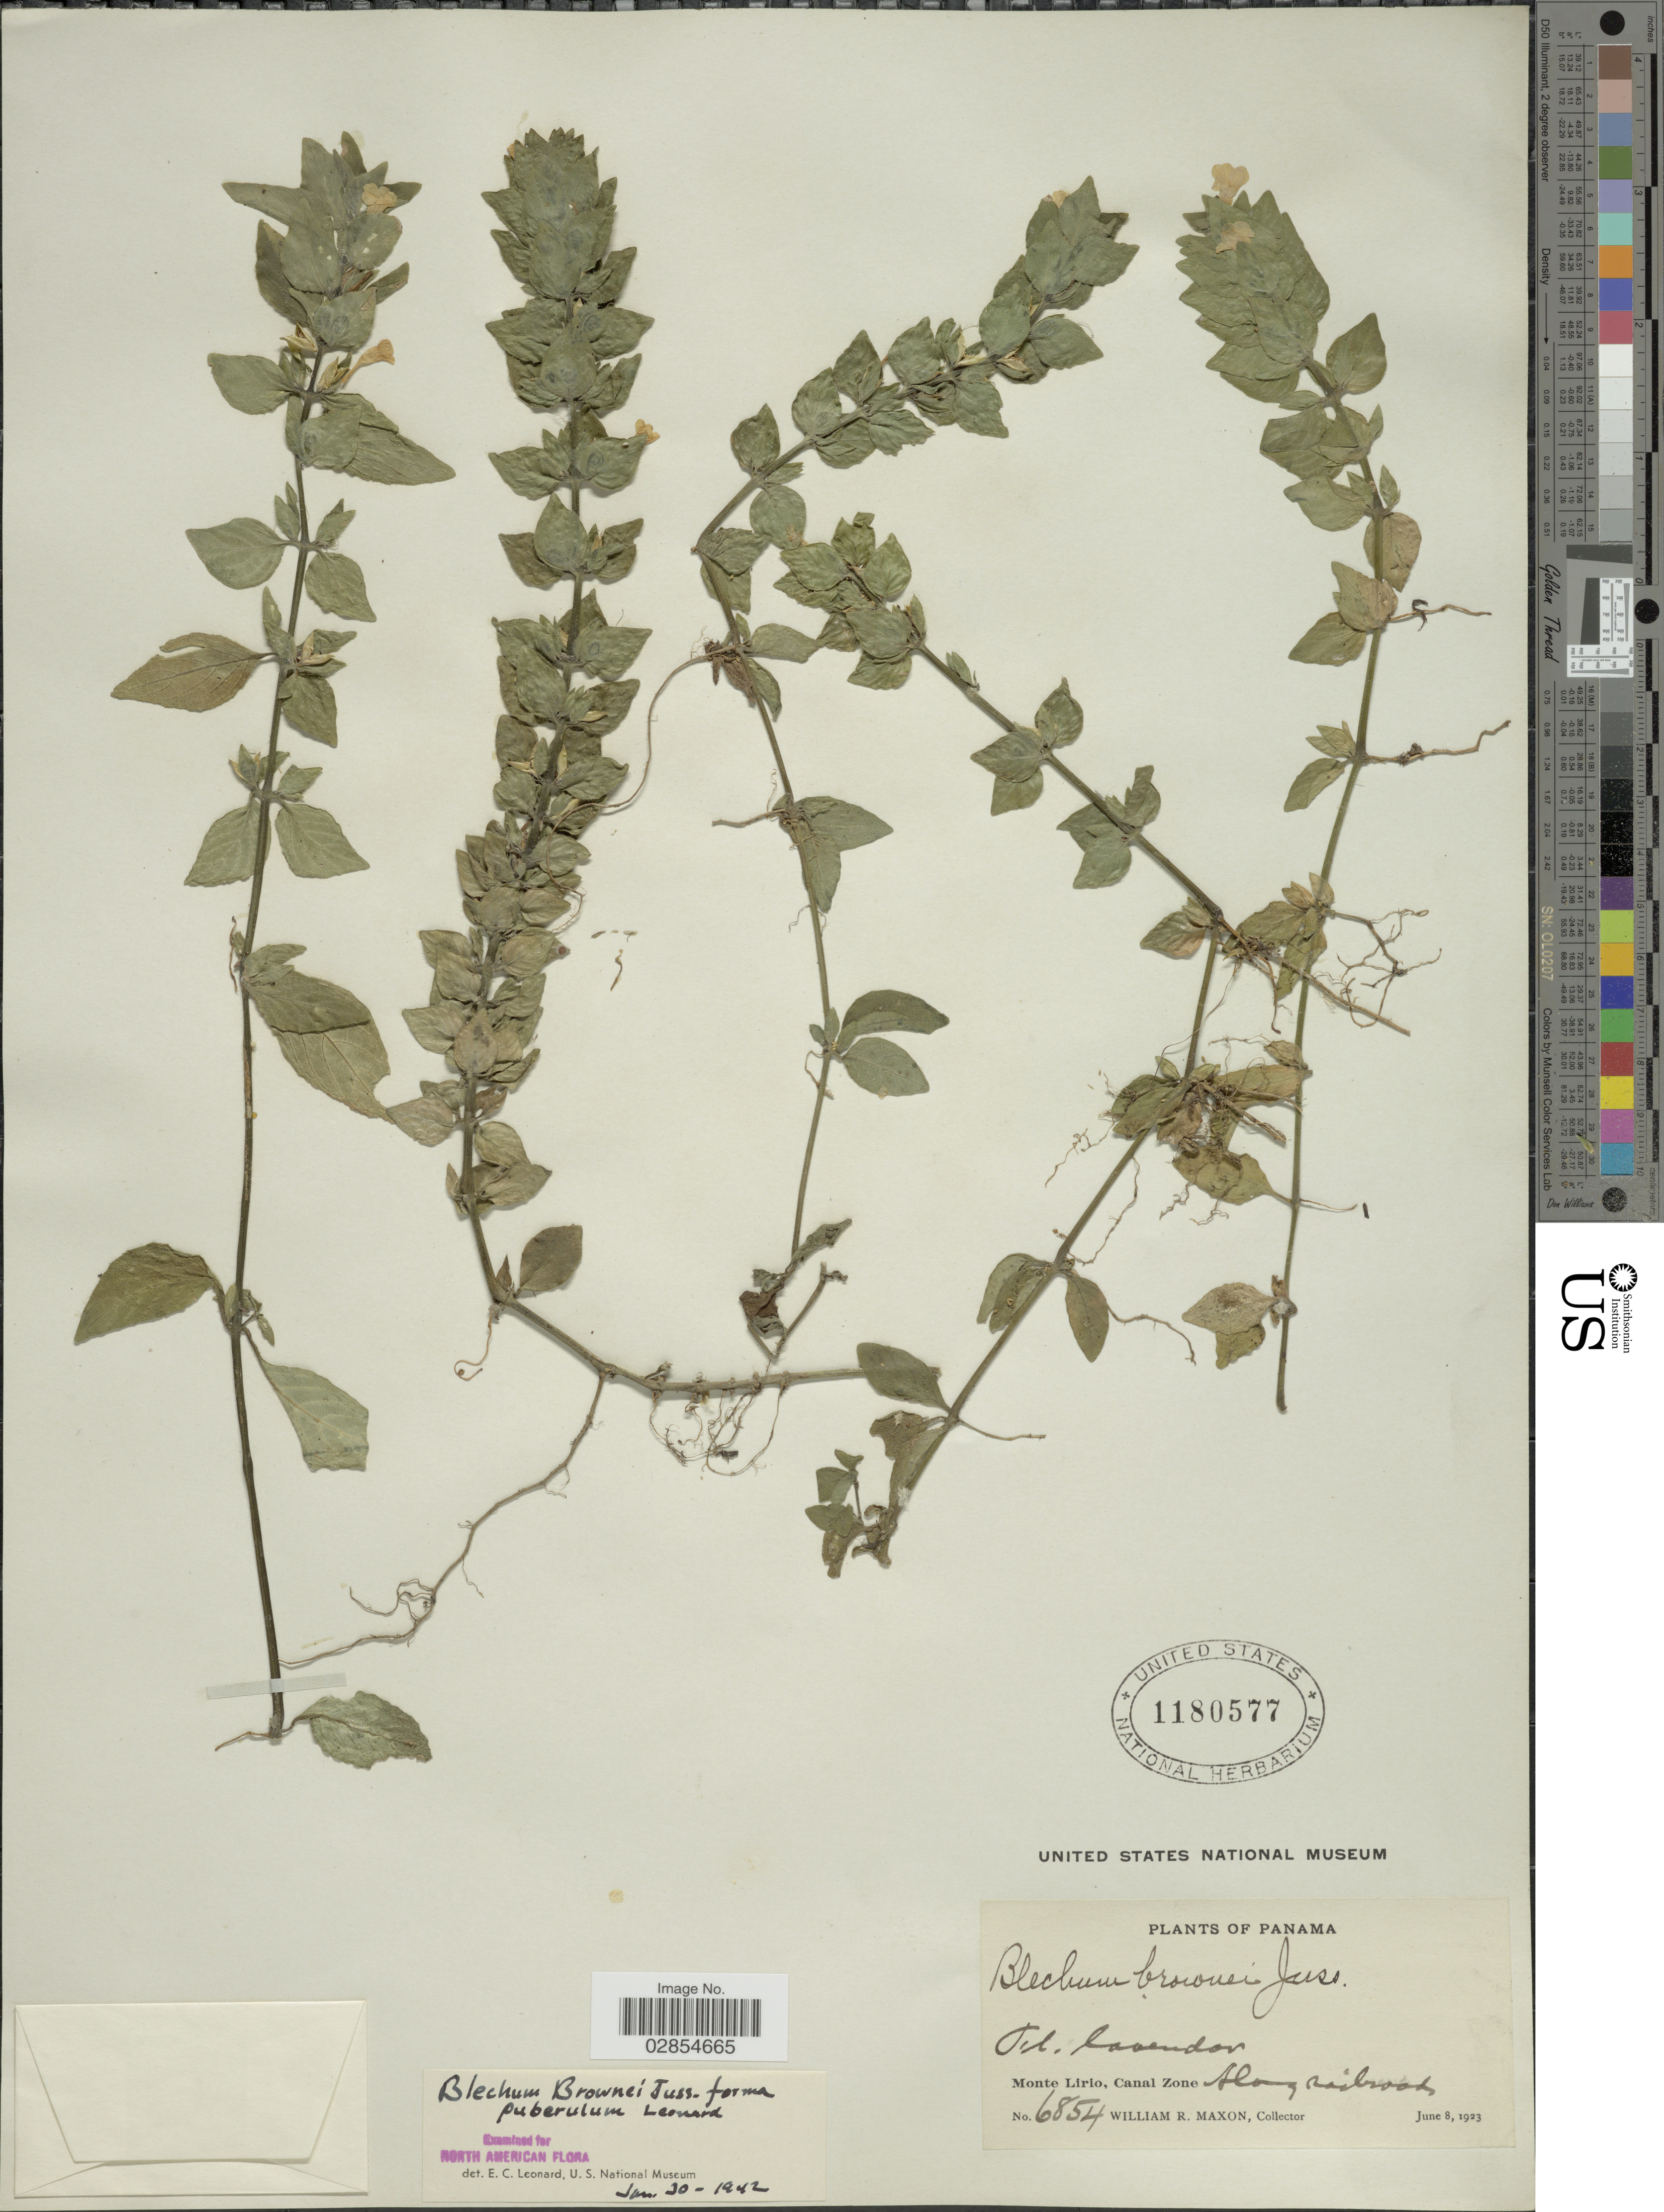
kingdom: Plantae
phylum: Tracheophyta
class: Magnoliopsida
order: Lamiales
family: Acanthaceae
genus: Blechum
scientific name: Blechum pyramidatum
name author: (Lam.) Urb.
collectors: W. R. Maxon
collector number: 6854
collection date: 1923-06-08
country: Panama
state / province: Colón / Panamá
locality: Monte Lirio, Canal Zone. Along railroad.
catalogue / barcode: US 1180577